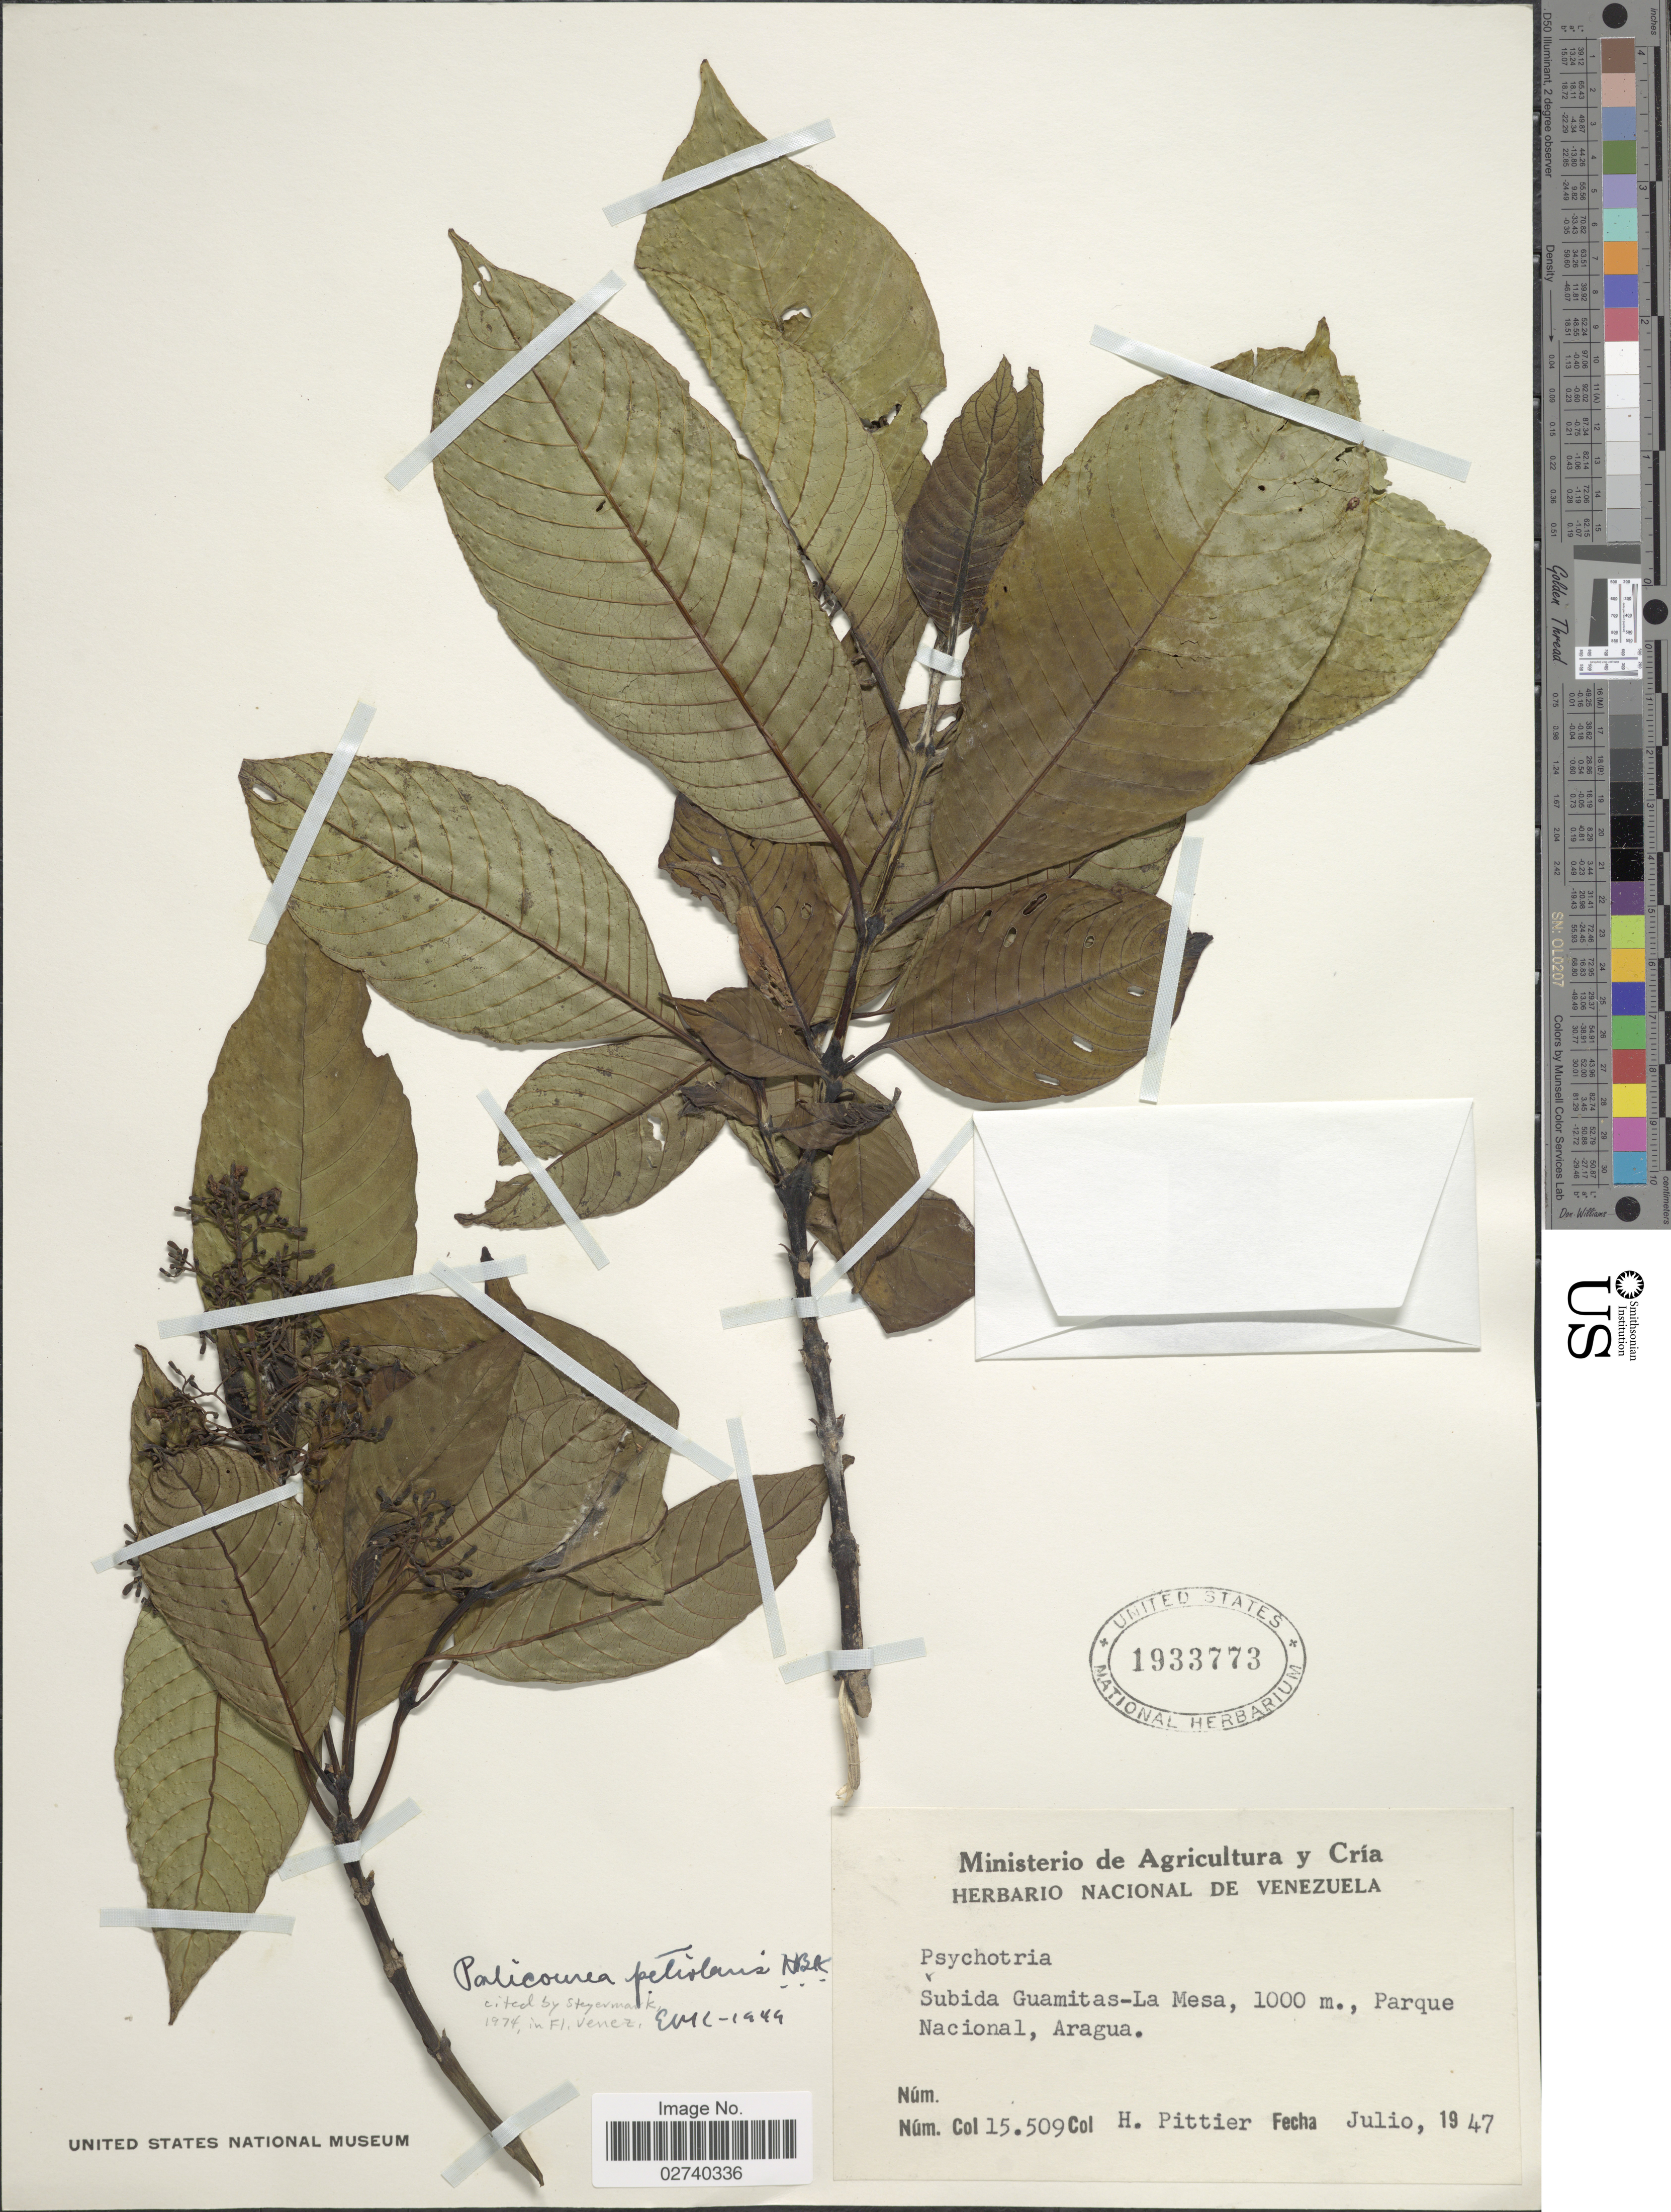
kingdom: Plantae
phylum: Tracheophyta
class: Magnoliopsida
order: Gentianales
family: Rubiaceae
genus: Palicourea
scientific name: Palicourea petiolaris Kunth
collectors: H. F. Pittier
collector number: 15509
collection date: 1947-07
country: Venezuela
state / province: Aragua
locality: Subida Guamitas-La Mesa, Parque Nacional.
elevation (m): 1000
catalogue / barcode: US 1933773